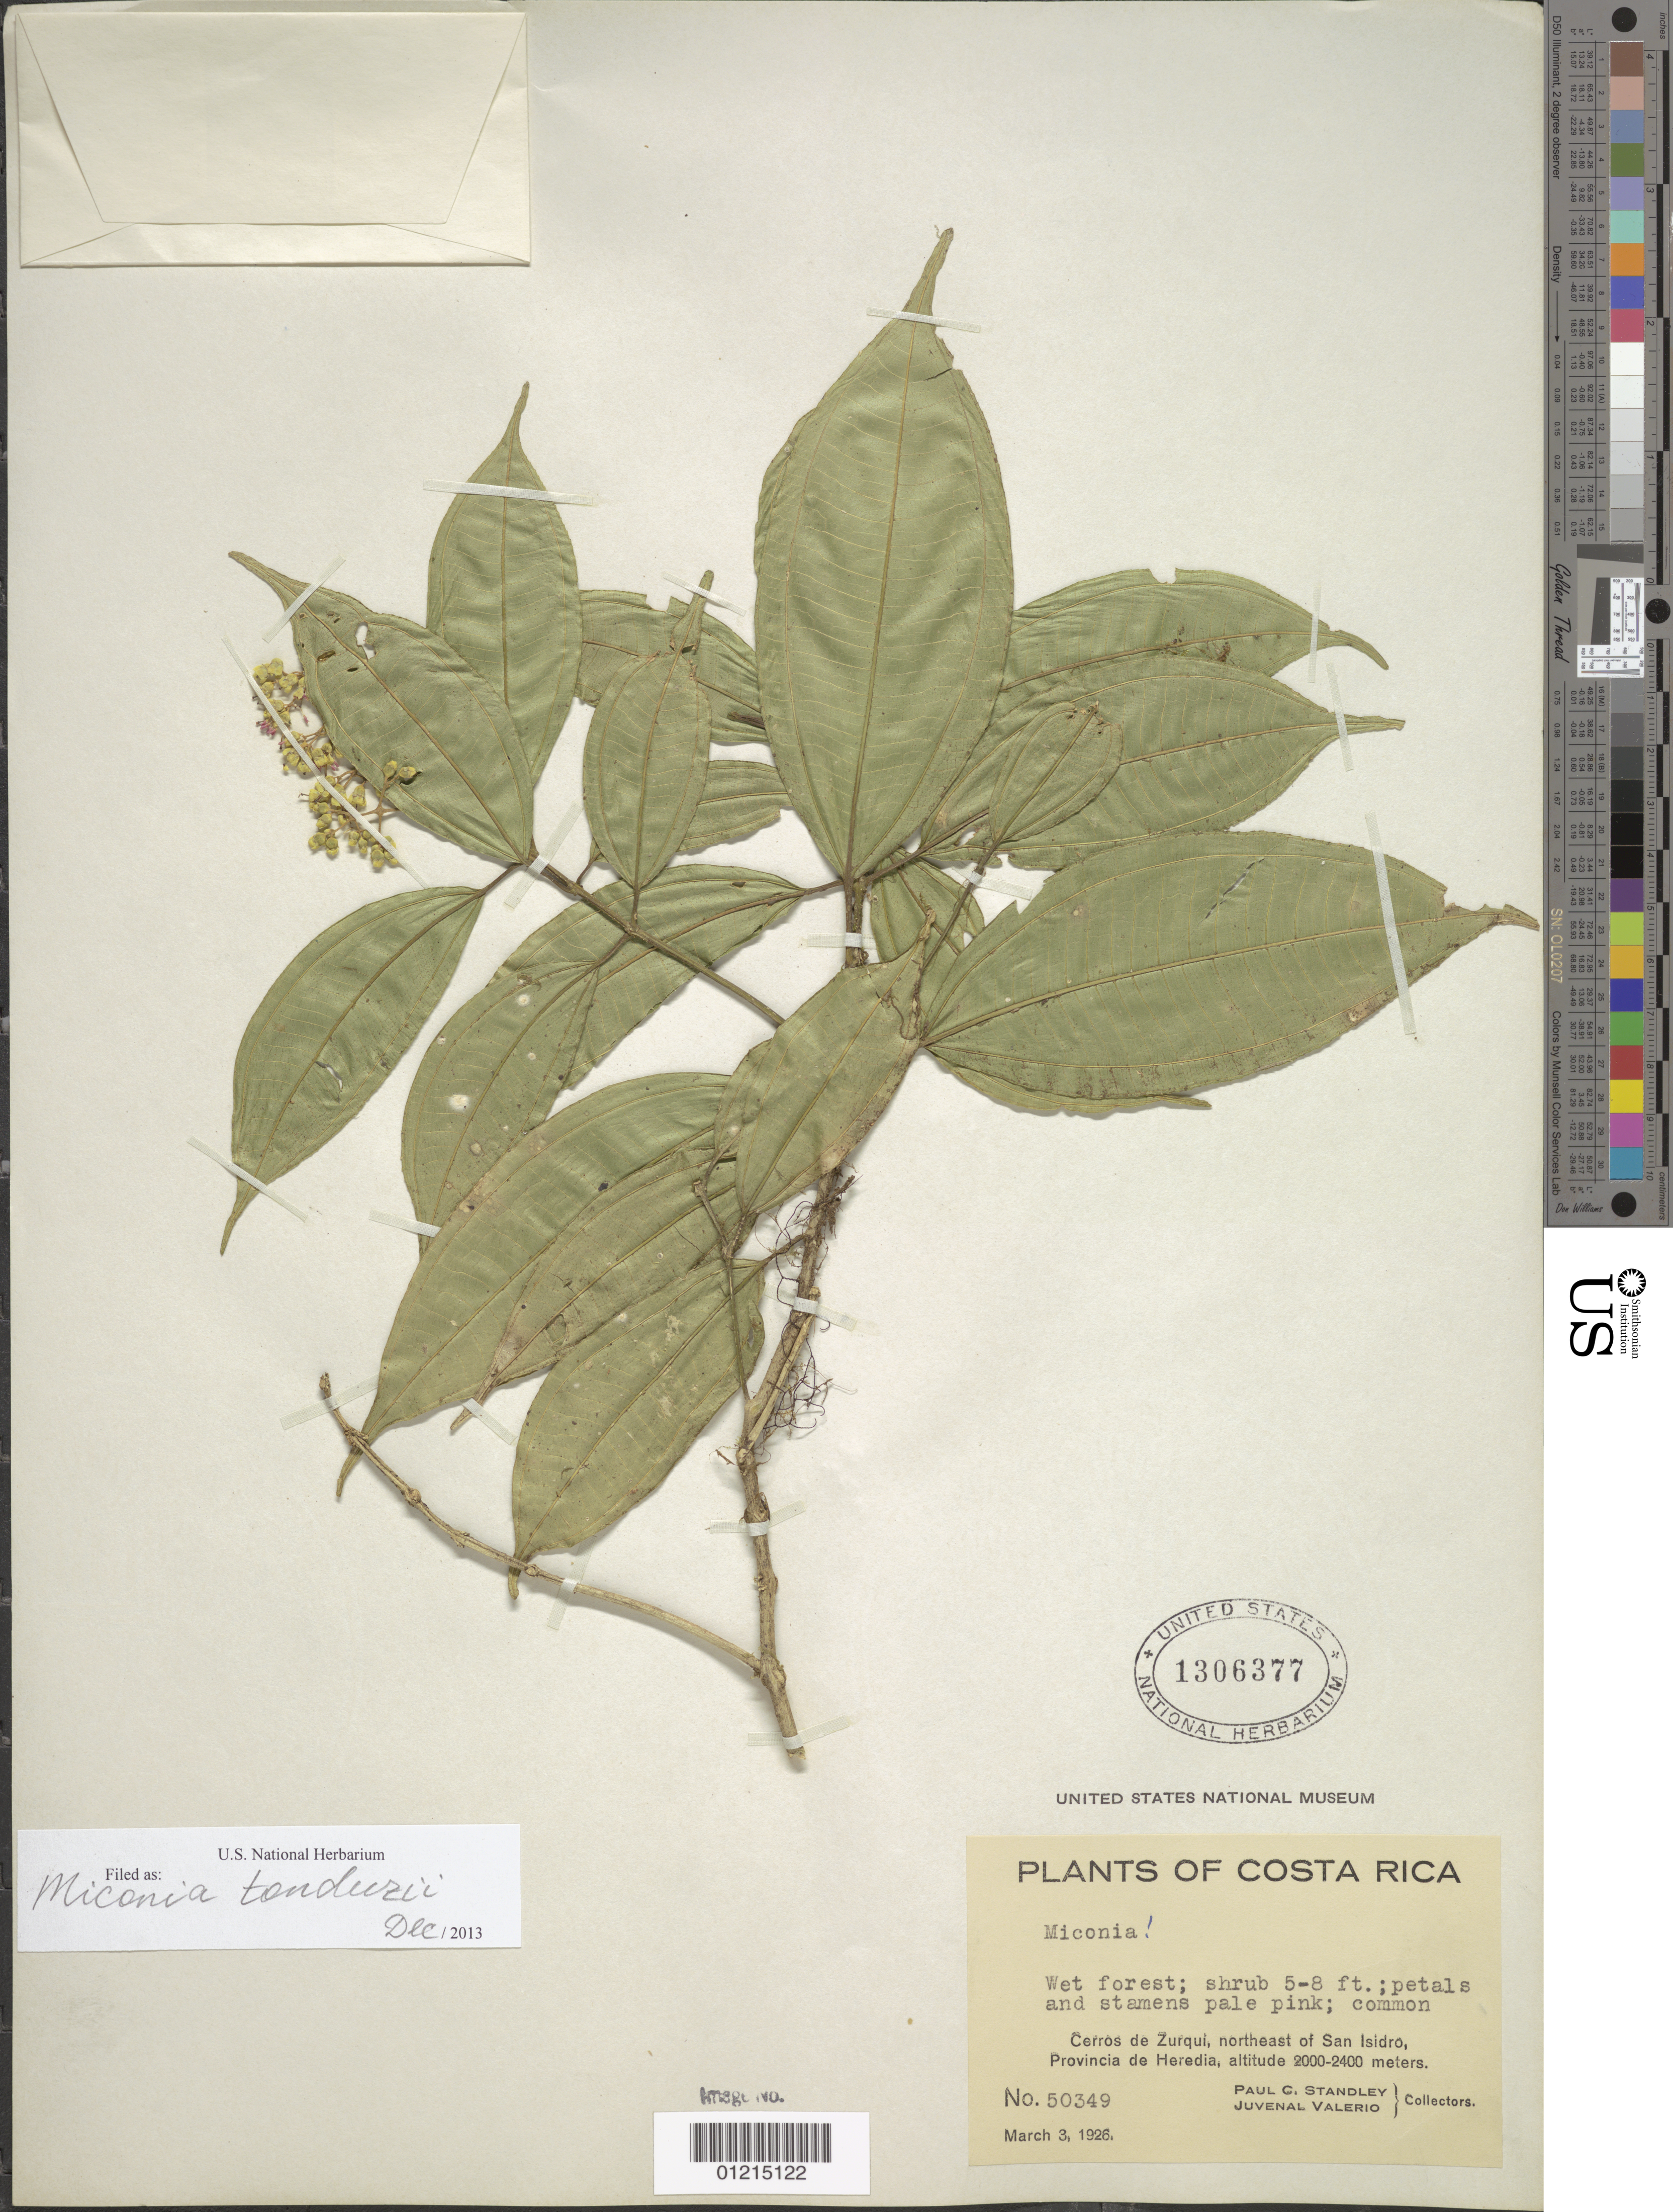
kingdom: Plantae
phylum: Tracheophyta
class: Magnoliopsida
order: Myrtales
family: Melastomataceae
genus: Miconia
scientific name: Miconia tonduzii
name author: Cogn. in A. DC.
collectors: P. C. Standley & J. Valerio R.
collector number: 50349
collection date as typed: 03 Mar 1926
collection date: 1926-03-03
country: Costa Rica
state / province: Heredia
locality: Cerros de Zurqui, NE of San Isidro, Provincia de Heredia.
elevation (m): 2000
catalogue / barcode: US 1306377